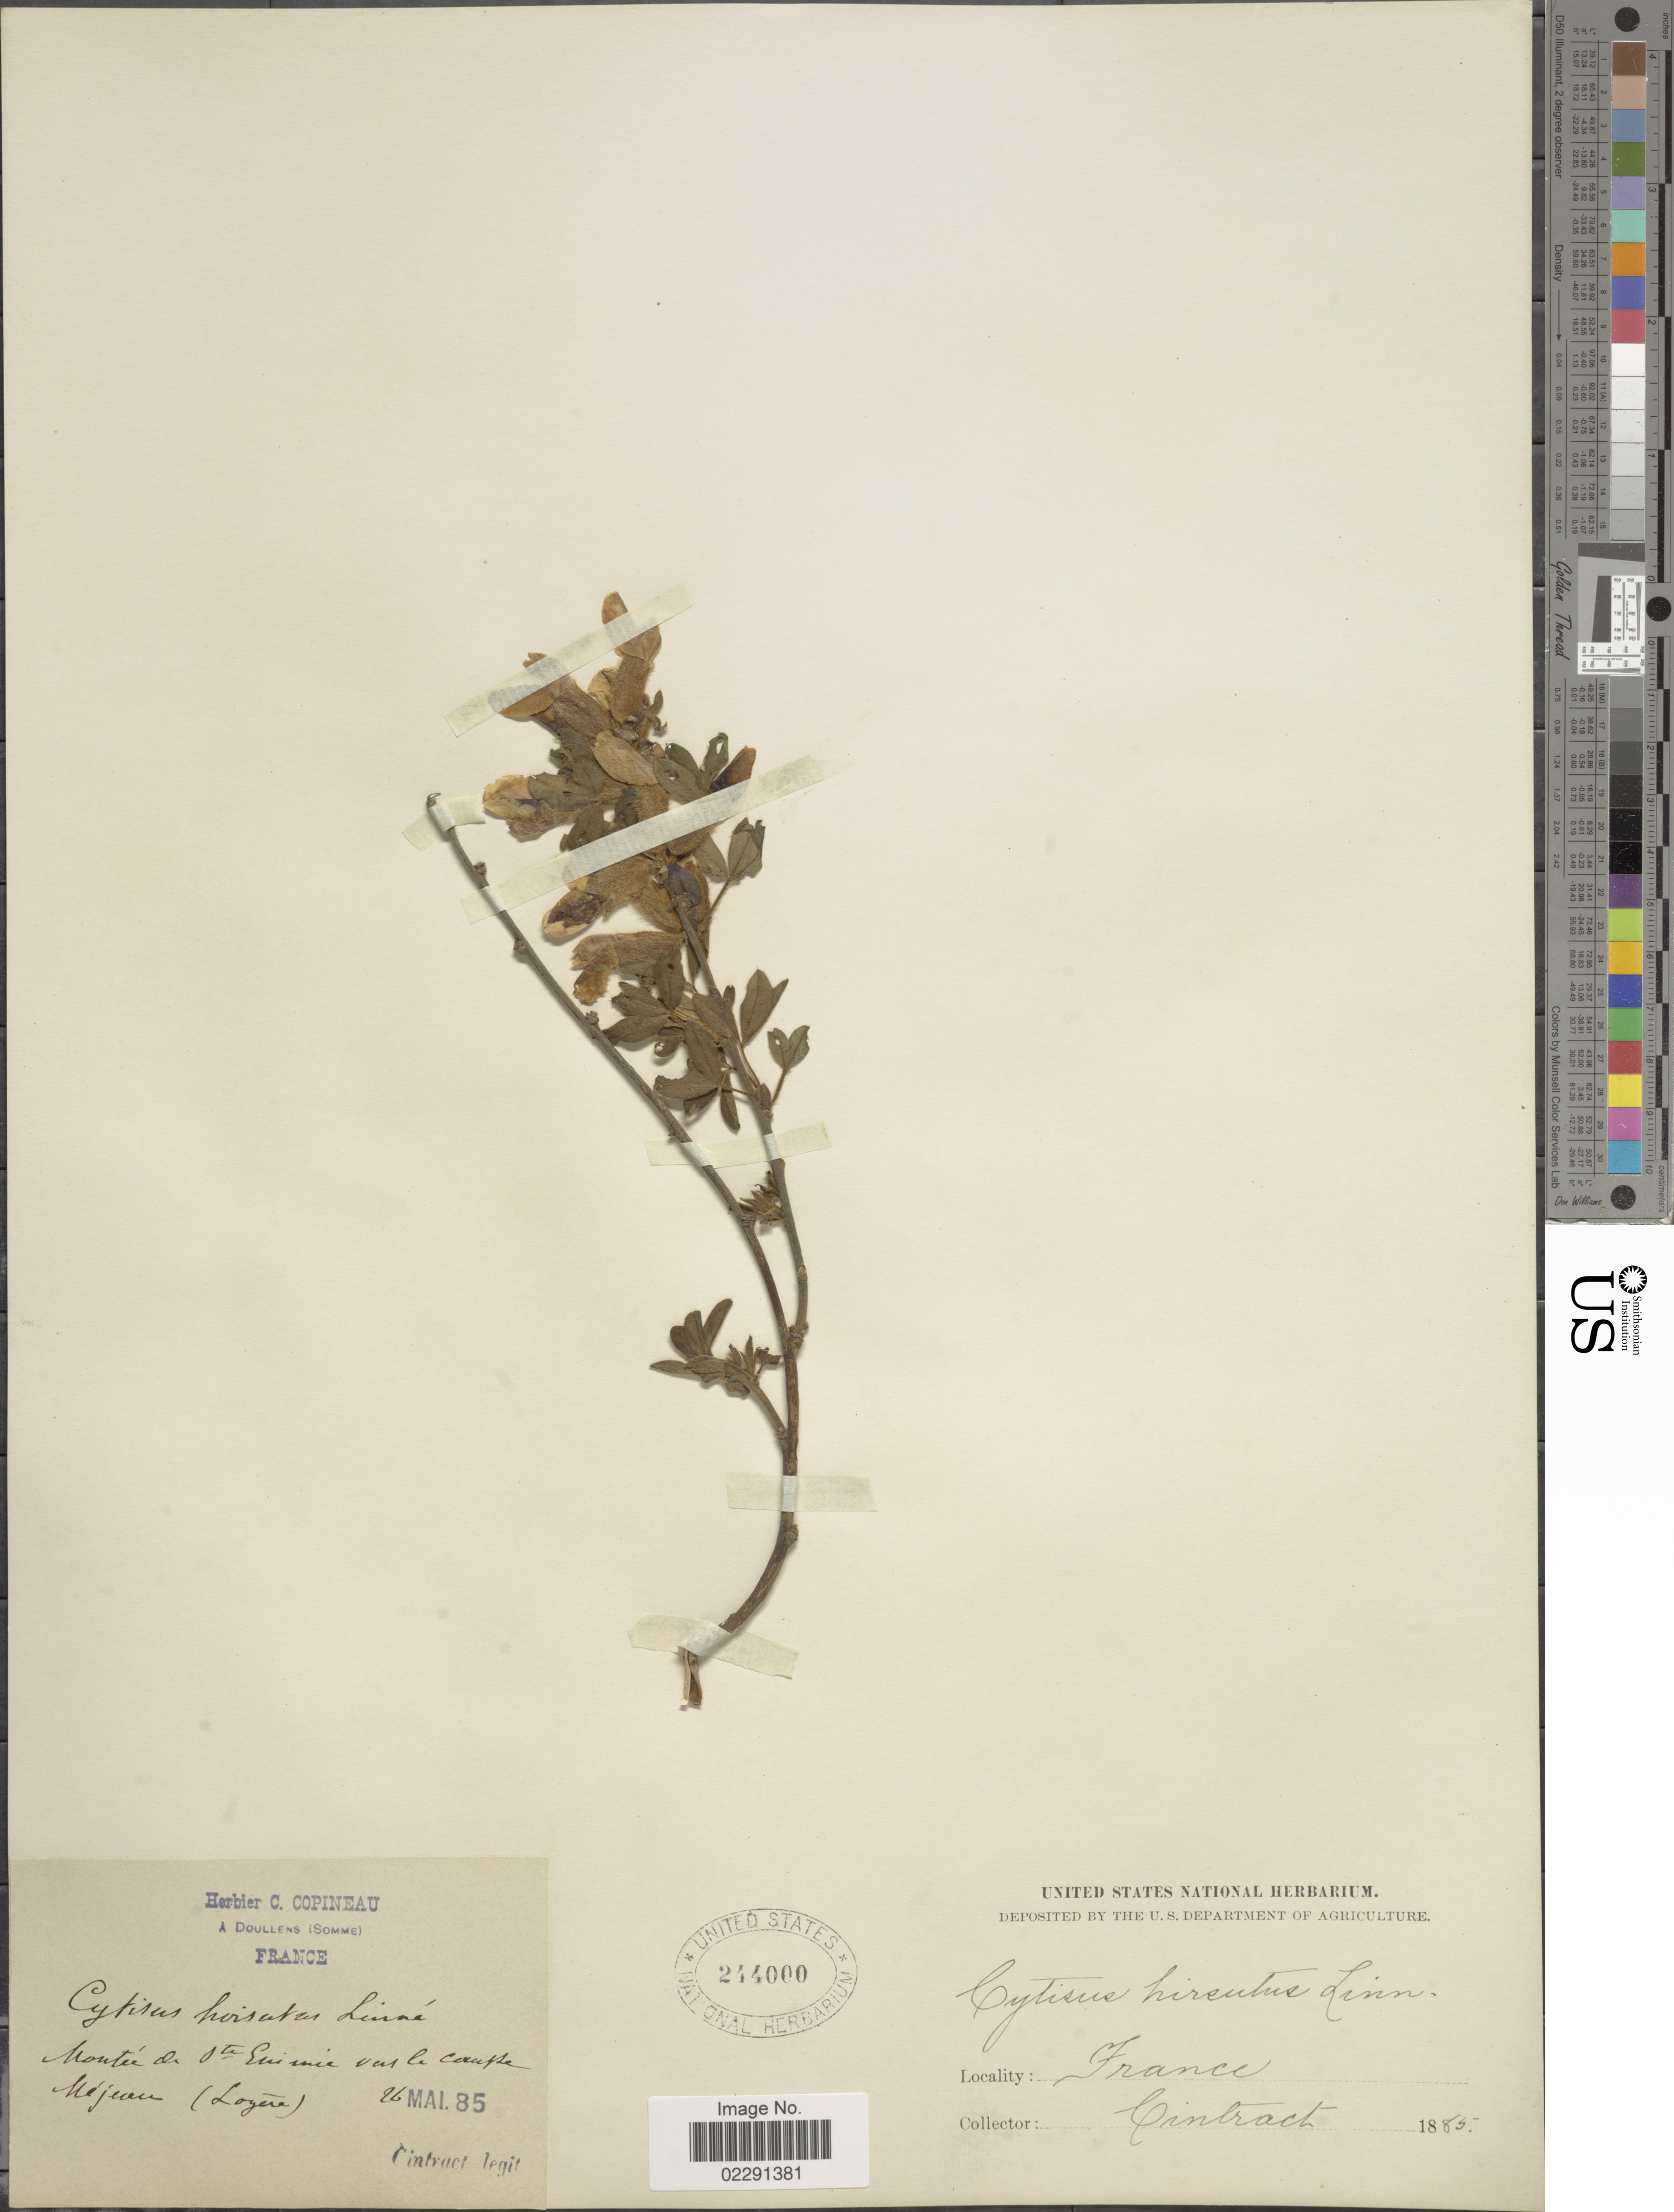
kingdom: Plantae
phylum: Tracheophyta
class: Magnoliopsida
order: Fabales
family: Fabaceae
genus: Cytisus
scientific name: Cytisus hirsutus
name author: L.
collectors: Cintract, --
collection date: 1885-05-26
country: France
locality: Montée de Ste. Enimie vus le Causse Méjean (Lozère).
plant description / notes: Corrected "Montee di ste Emiamie vas le caute Mejeau (Logere)" to "Montée de Ste. Enimie vus le Causse Méjean (Lozère)."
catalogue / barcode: US 244000